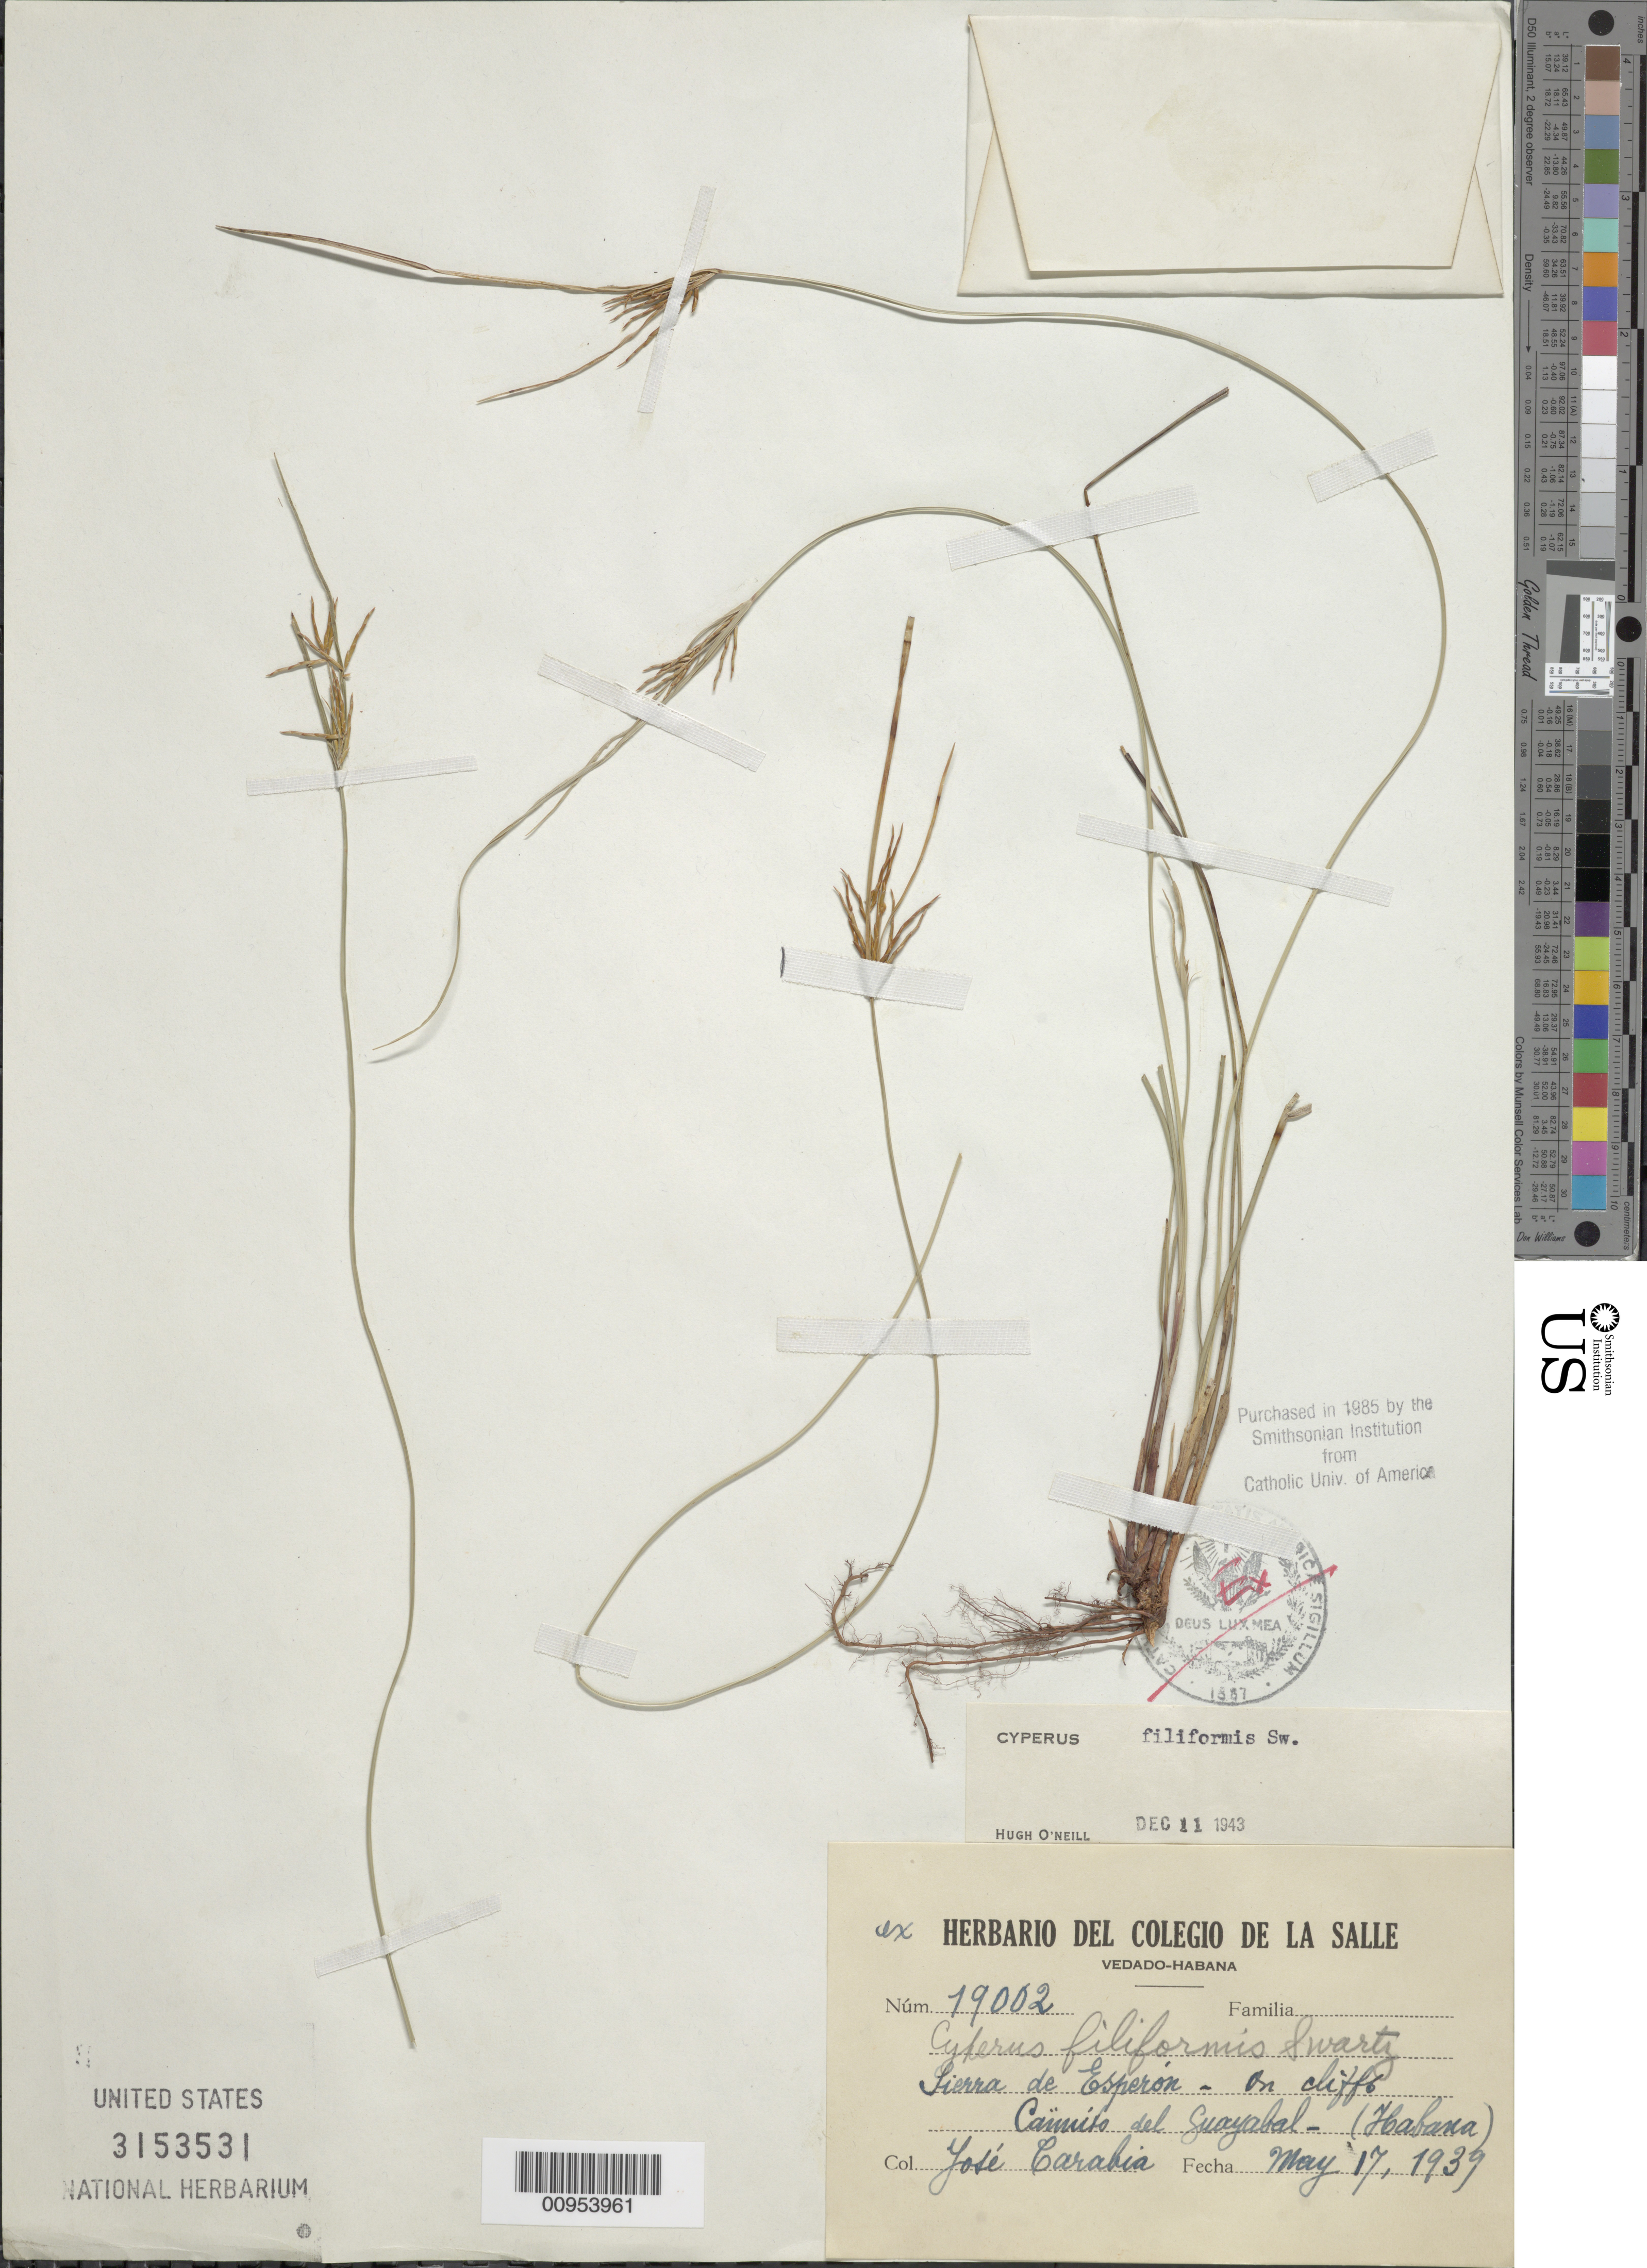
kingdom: Plantae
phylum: Tracheophyta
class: Liliopsida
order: Poales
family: Cyperaceae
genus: Cyperus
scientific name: Cyperus filiformis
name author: Sw.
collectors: J. Carabia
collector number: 19002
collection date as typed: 17 May 1939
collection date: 1939-05-17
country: Cuba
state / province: La Habana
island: Cuba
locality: Sierra de Esperon, Caïmito del Guayabal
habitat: On cliffs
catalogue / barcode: US 3153531